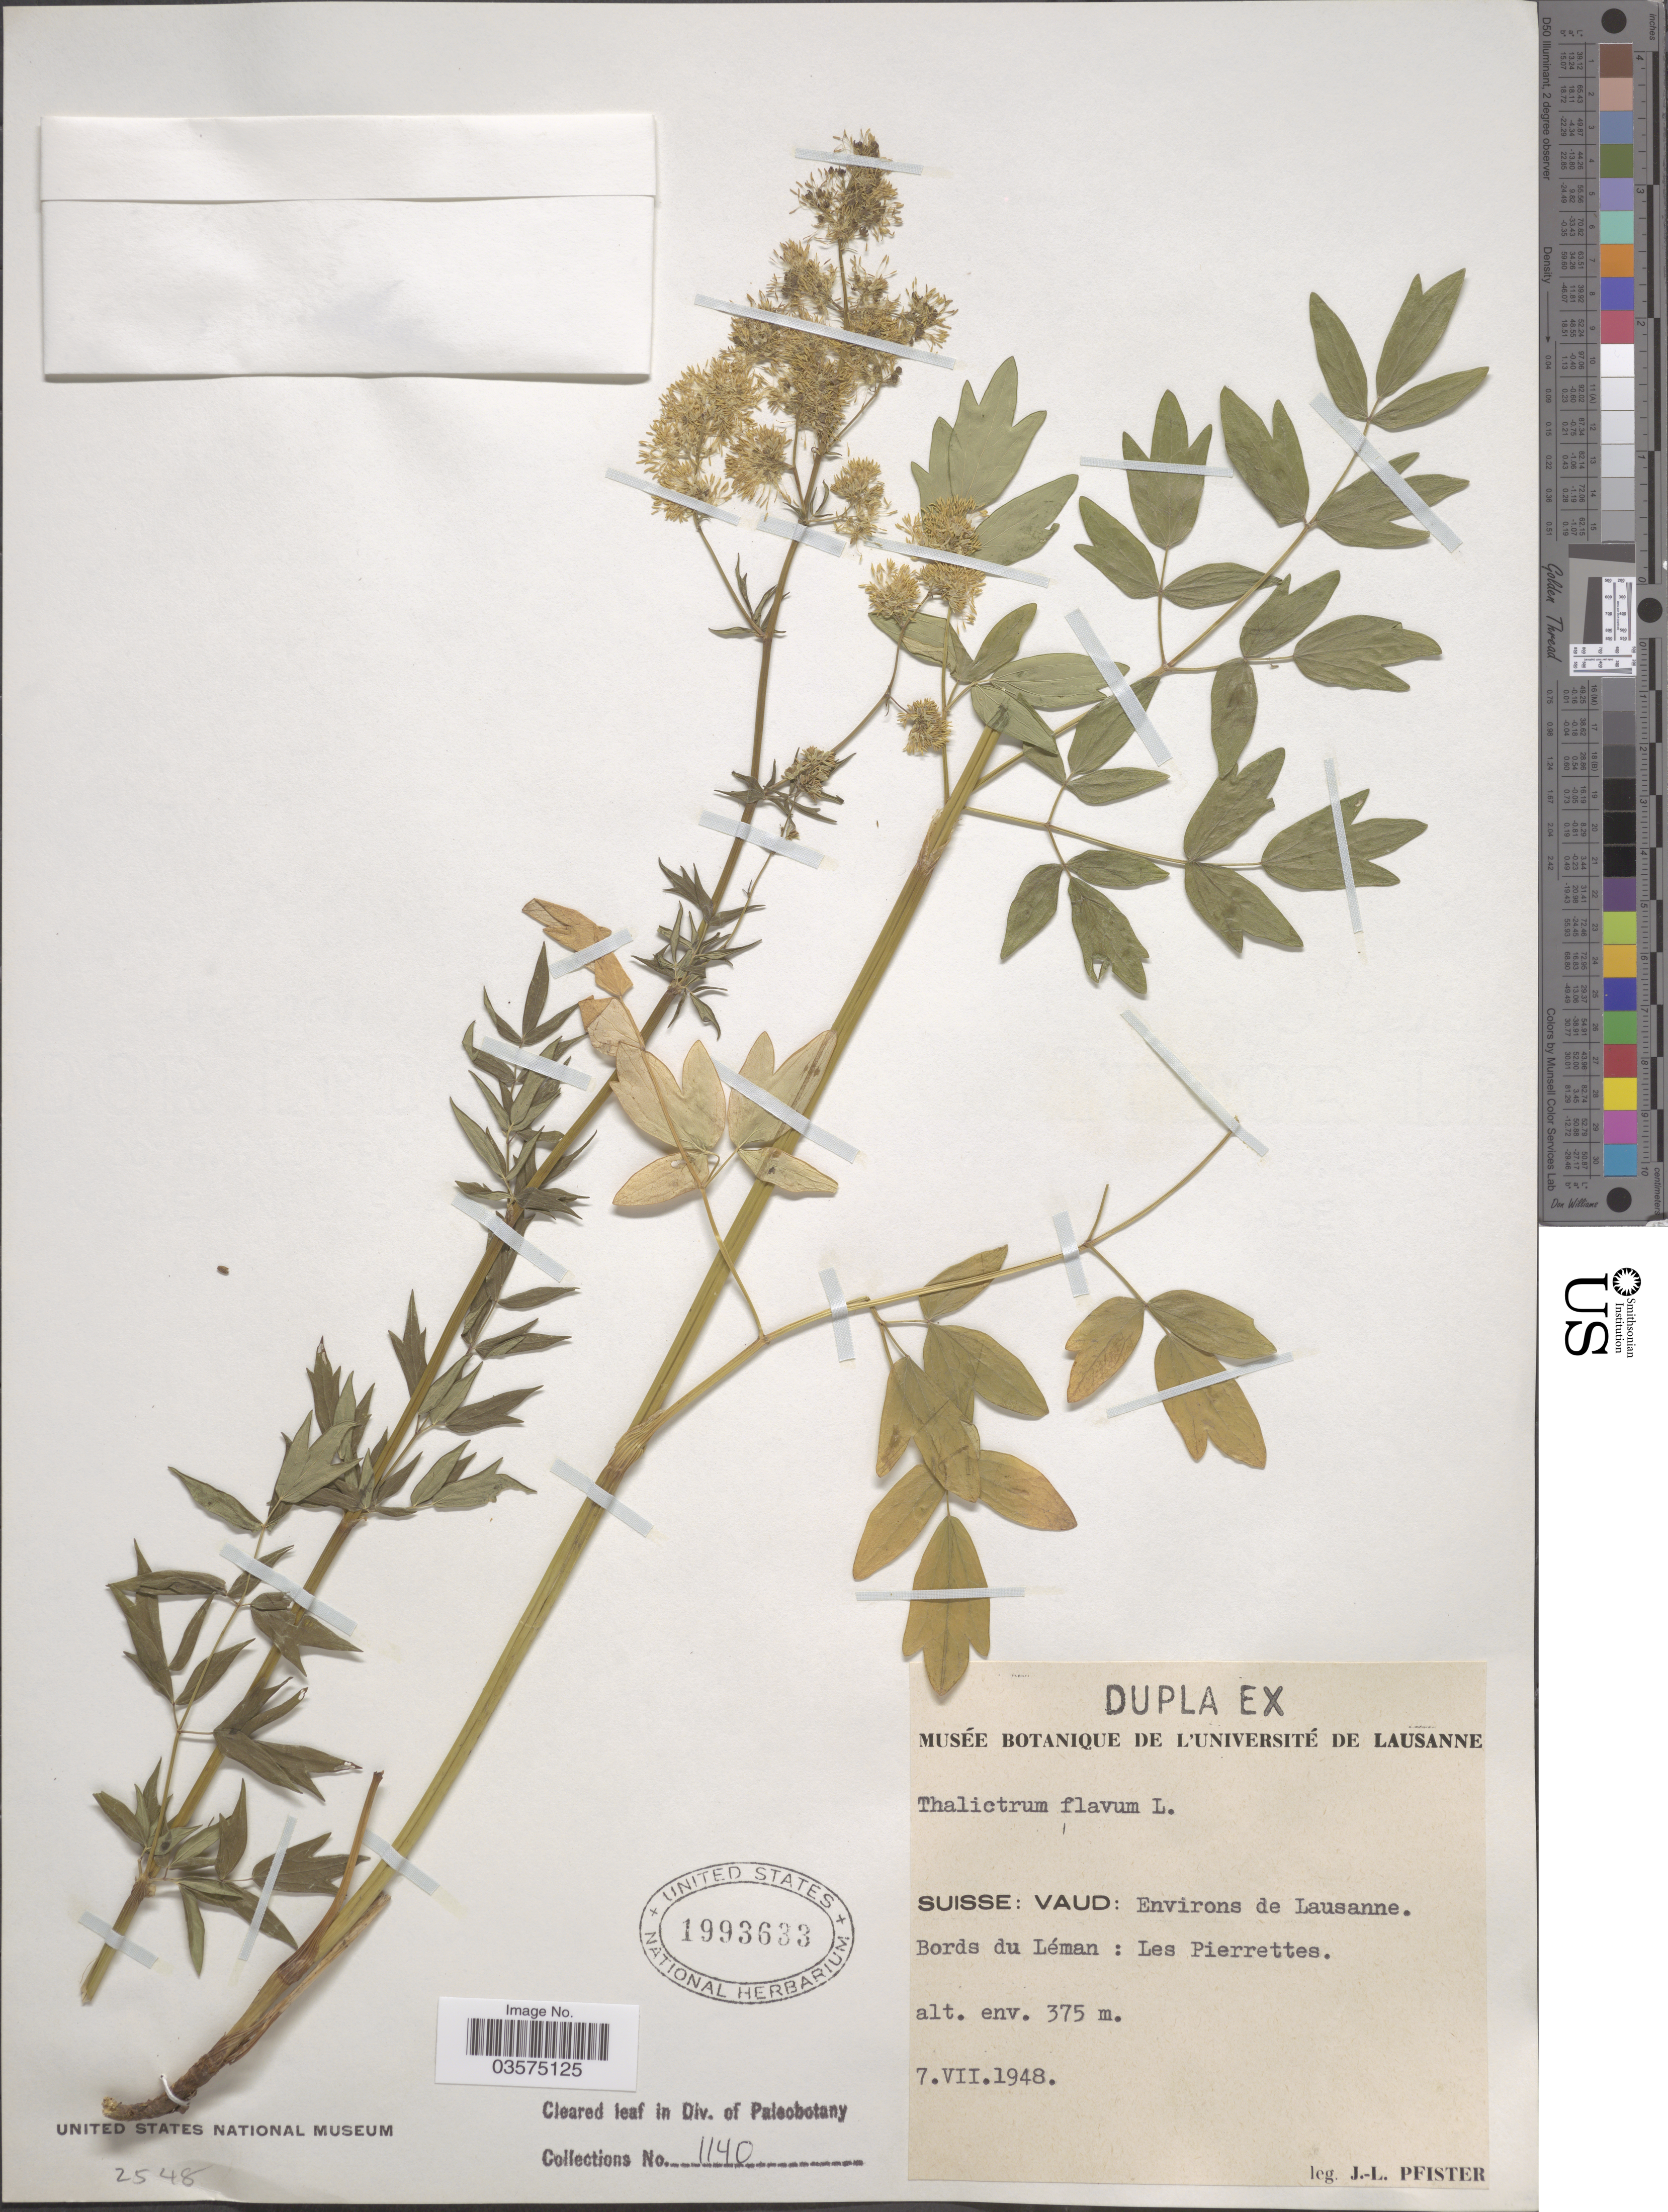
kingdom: Plantae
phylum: Tracheophyta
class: Magnoliopsida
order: Ranunculales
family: Ranunculaceae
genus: Thalictrum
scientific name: Thalictrum flavum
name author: L.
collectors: J. Pfister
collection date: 1948-07-07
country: Switzerland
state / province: Vaud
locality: Suisse: Environs de Lausanne. Bords du Léman: Les Pierrettes.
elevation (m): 375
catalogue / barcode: US 1993633